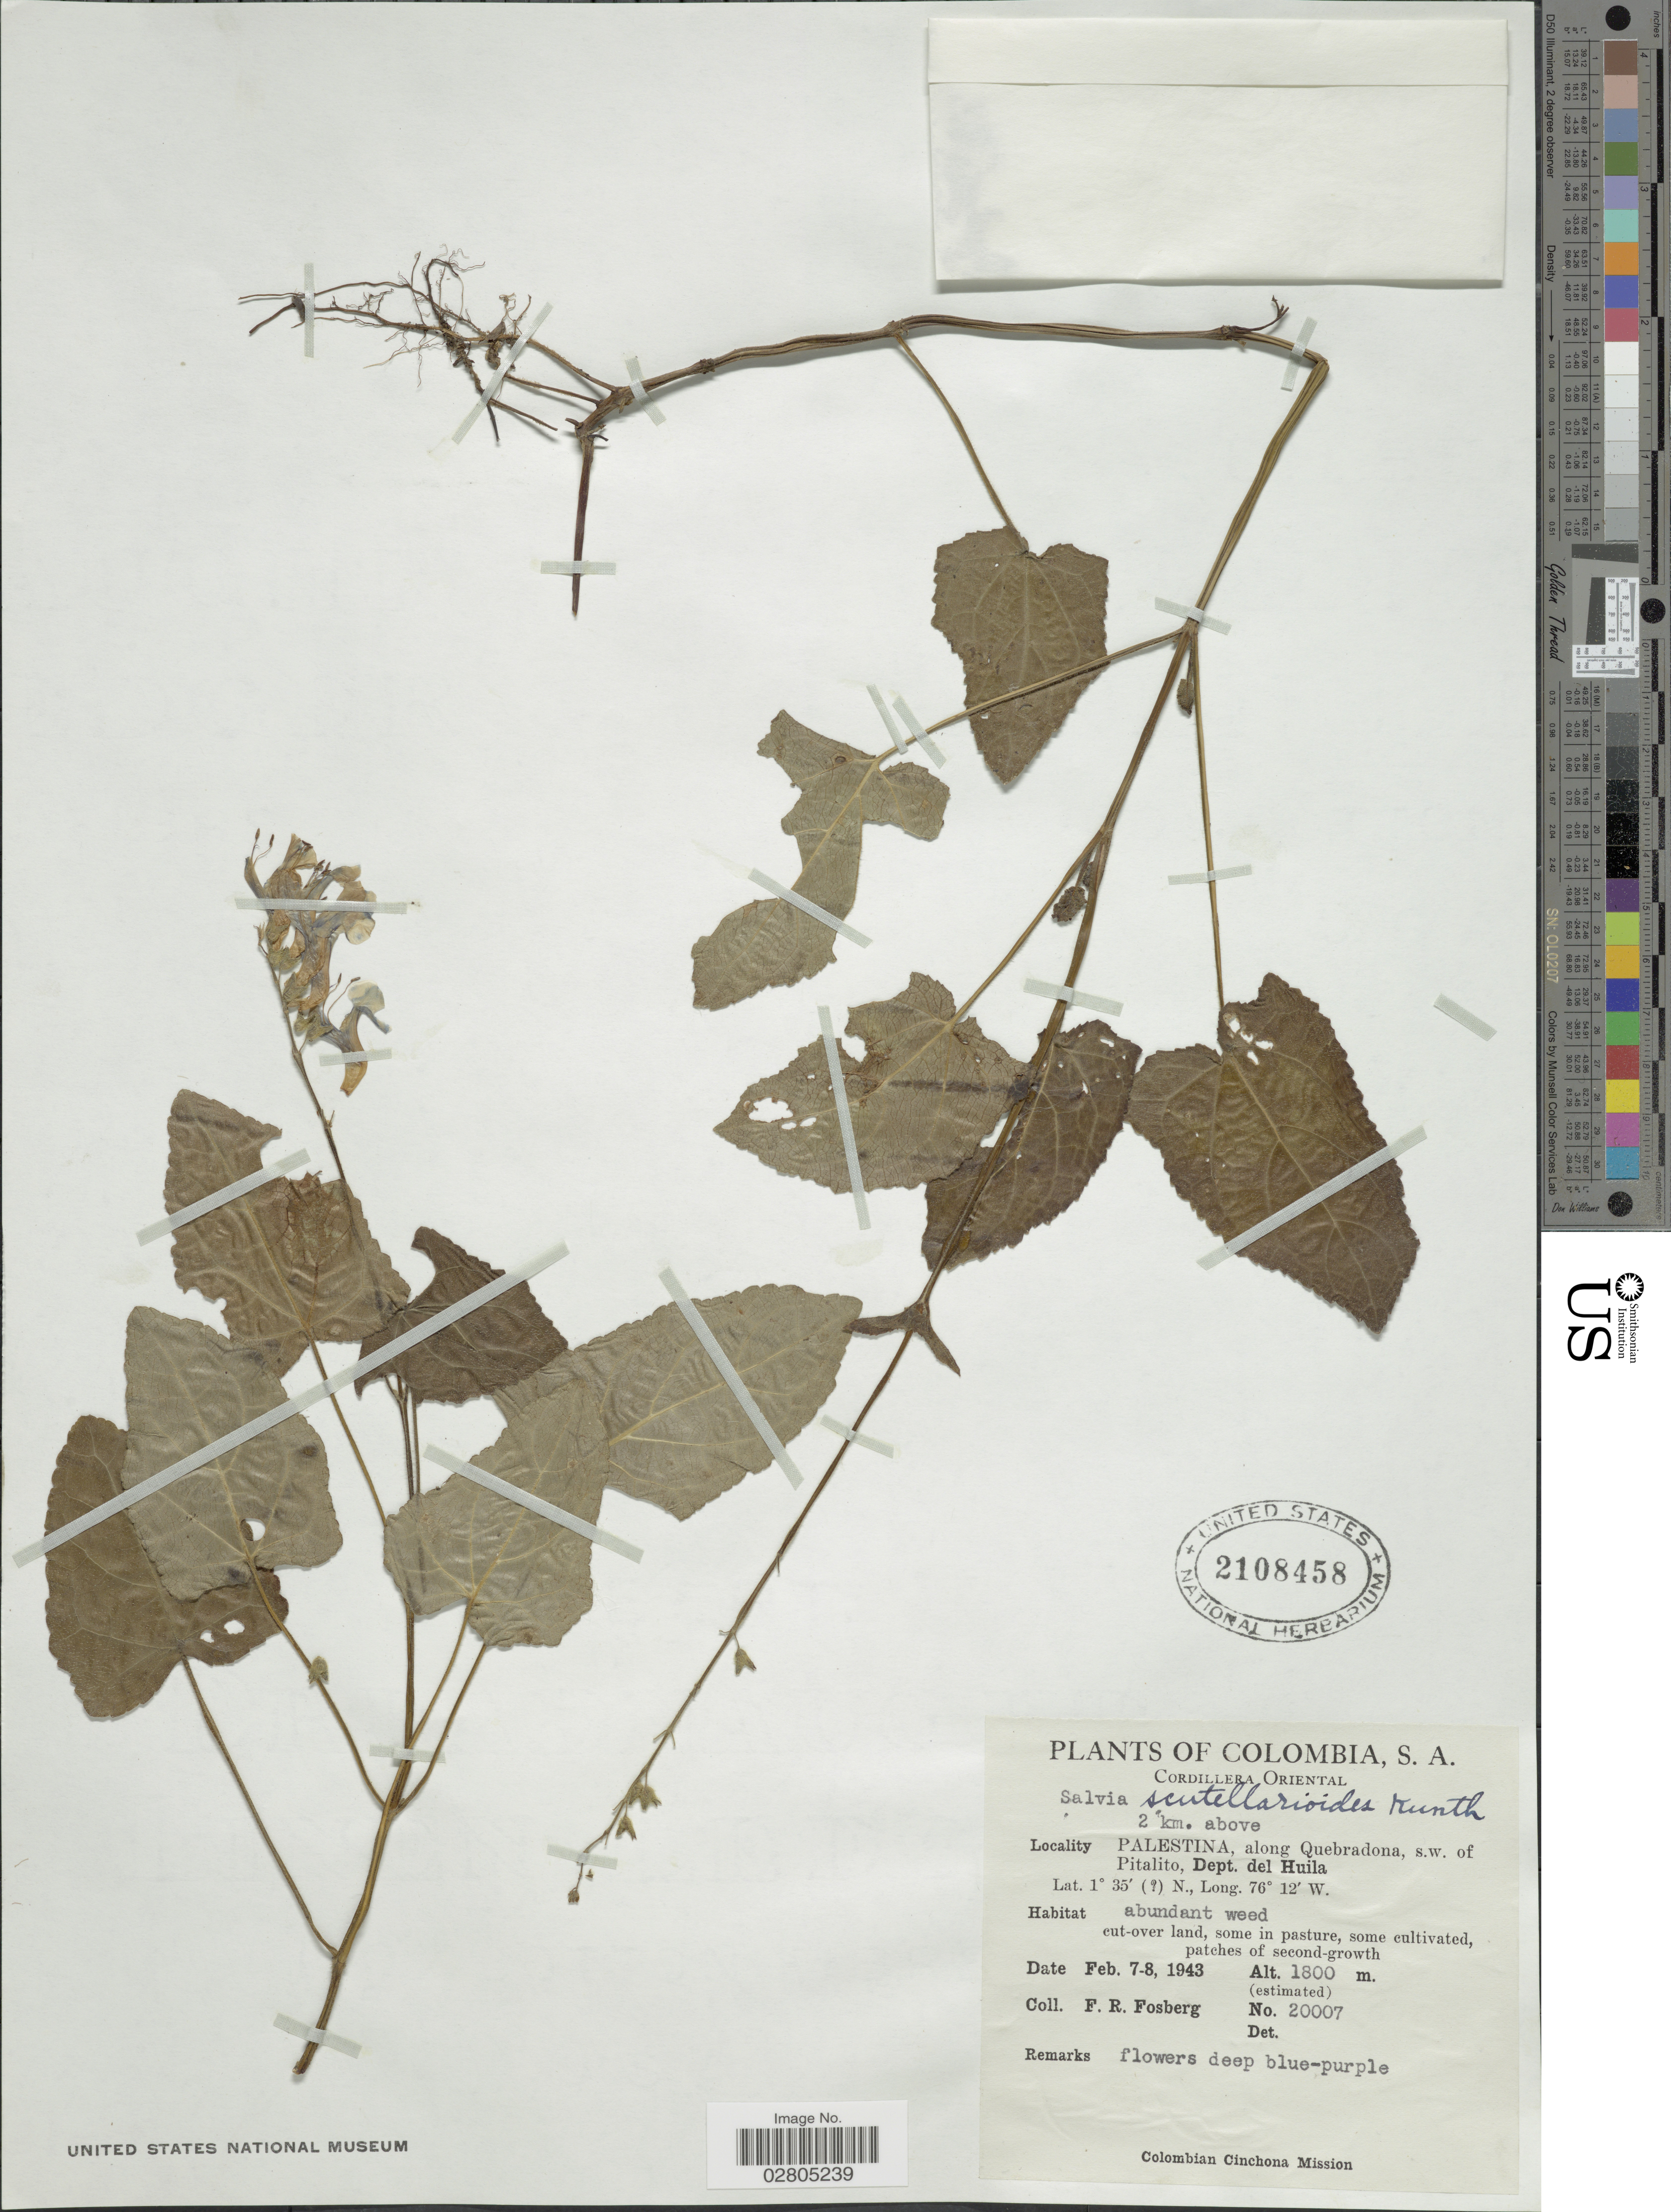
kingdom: Plantae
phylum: Tracheophyta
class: Magnoliopsida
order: Lamiales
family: Lamiaceae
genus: Salvia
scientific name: Salvia scutellarioides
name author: Kunth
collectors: F. R. Fosberg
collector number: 20007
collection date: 1943-02-07/1943-02-08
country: Colombia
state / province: Huila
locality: Cordillera Oriental, 2 km. above Palestina, along Quebradona, s.w. of Pitalito, Dept. del Huila.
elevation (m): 1800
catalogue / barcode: US 2108458